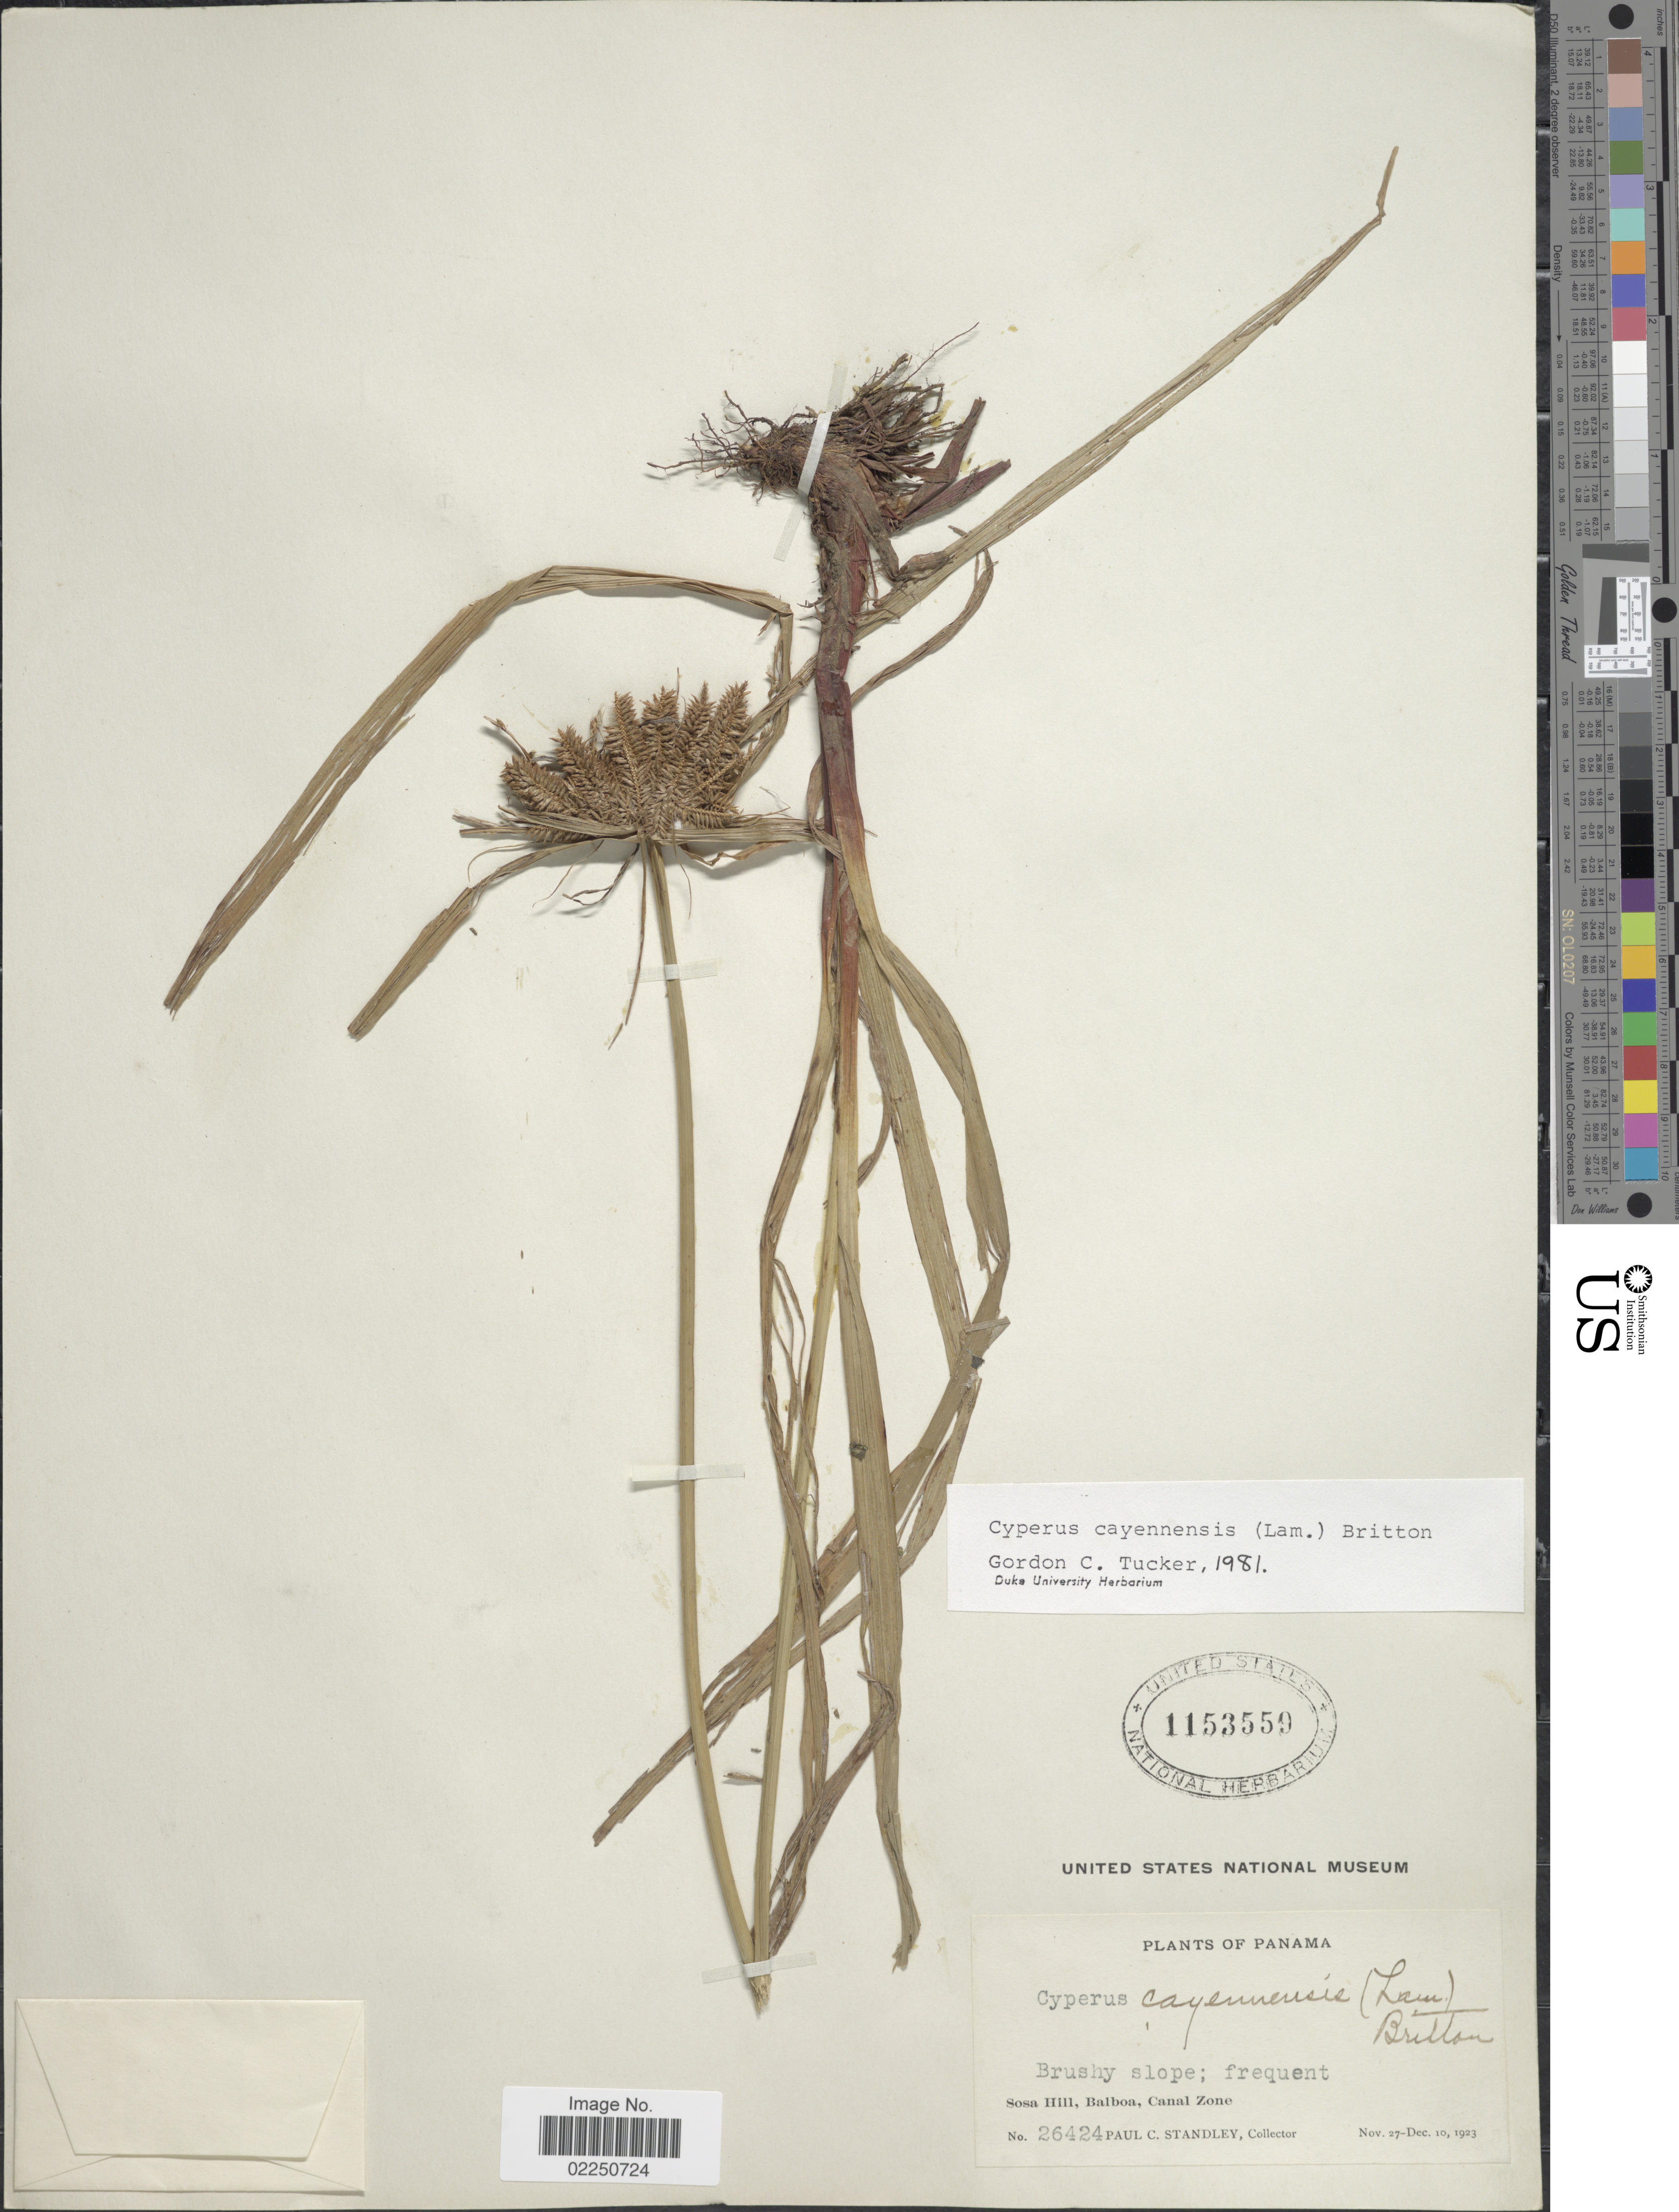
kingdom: Plantae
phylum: Tracheophyta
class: Liliopsida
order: Poales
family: Cyperaceae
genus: Cyperus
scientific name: Cyperus aggregatus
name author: (Willd.) Endl.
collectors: P. C. Standley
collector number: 26424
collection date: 1923-11-27/1923-12-10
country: Panama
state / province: Colón / Panamá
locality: Sosa Hill, Balboa, Canal Zone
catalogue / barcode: US 1153559